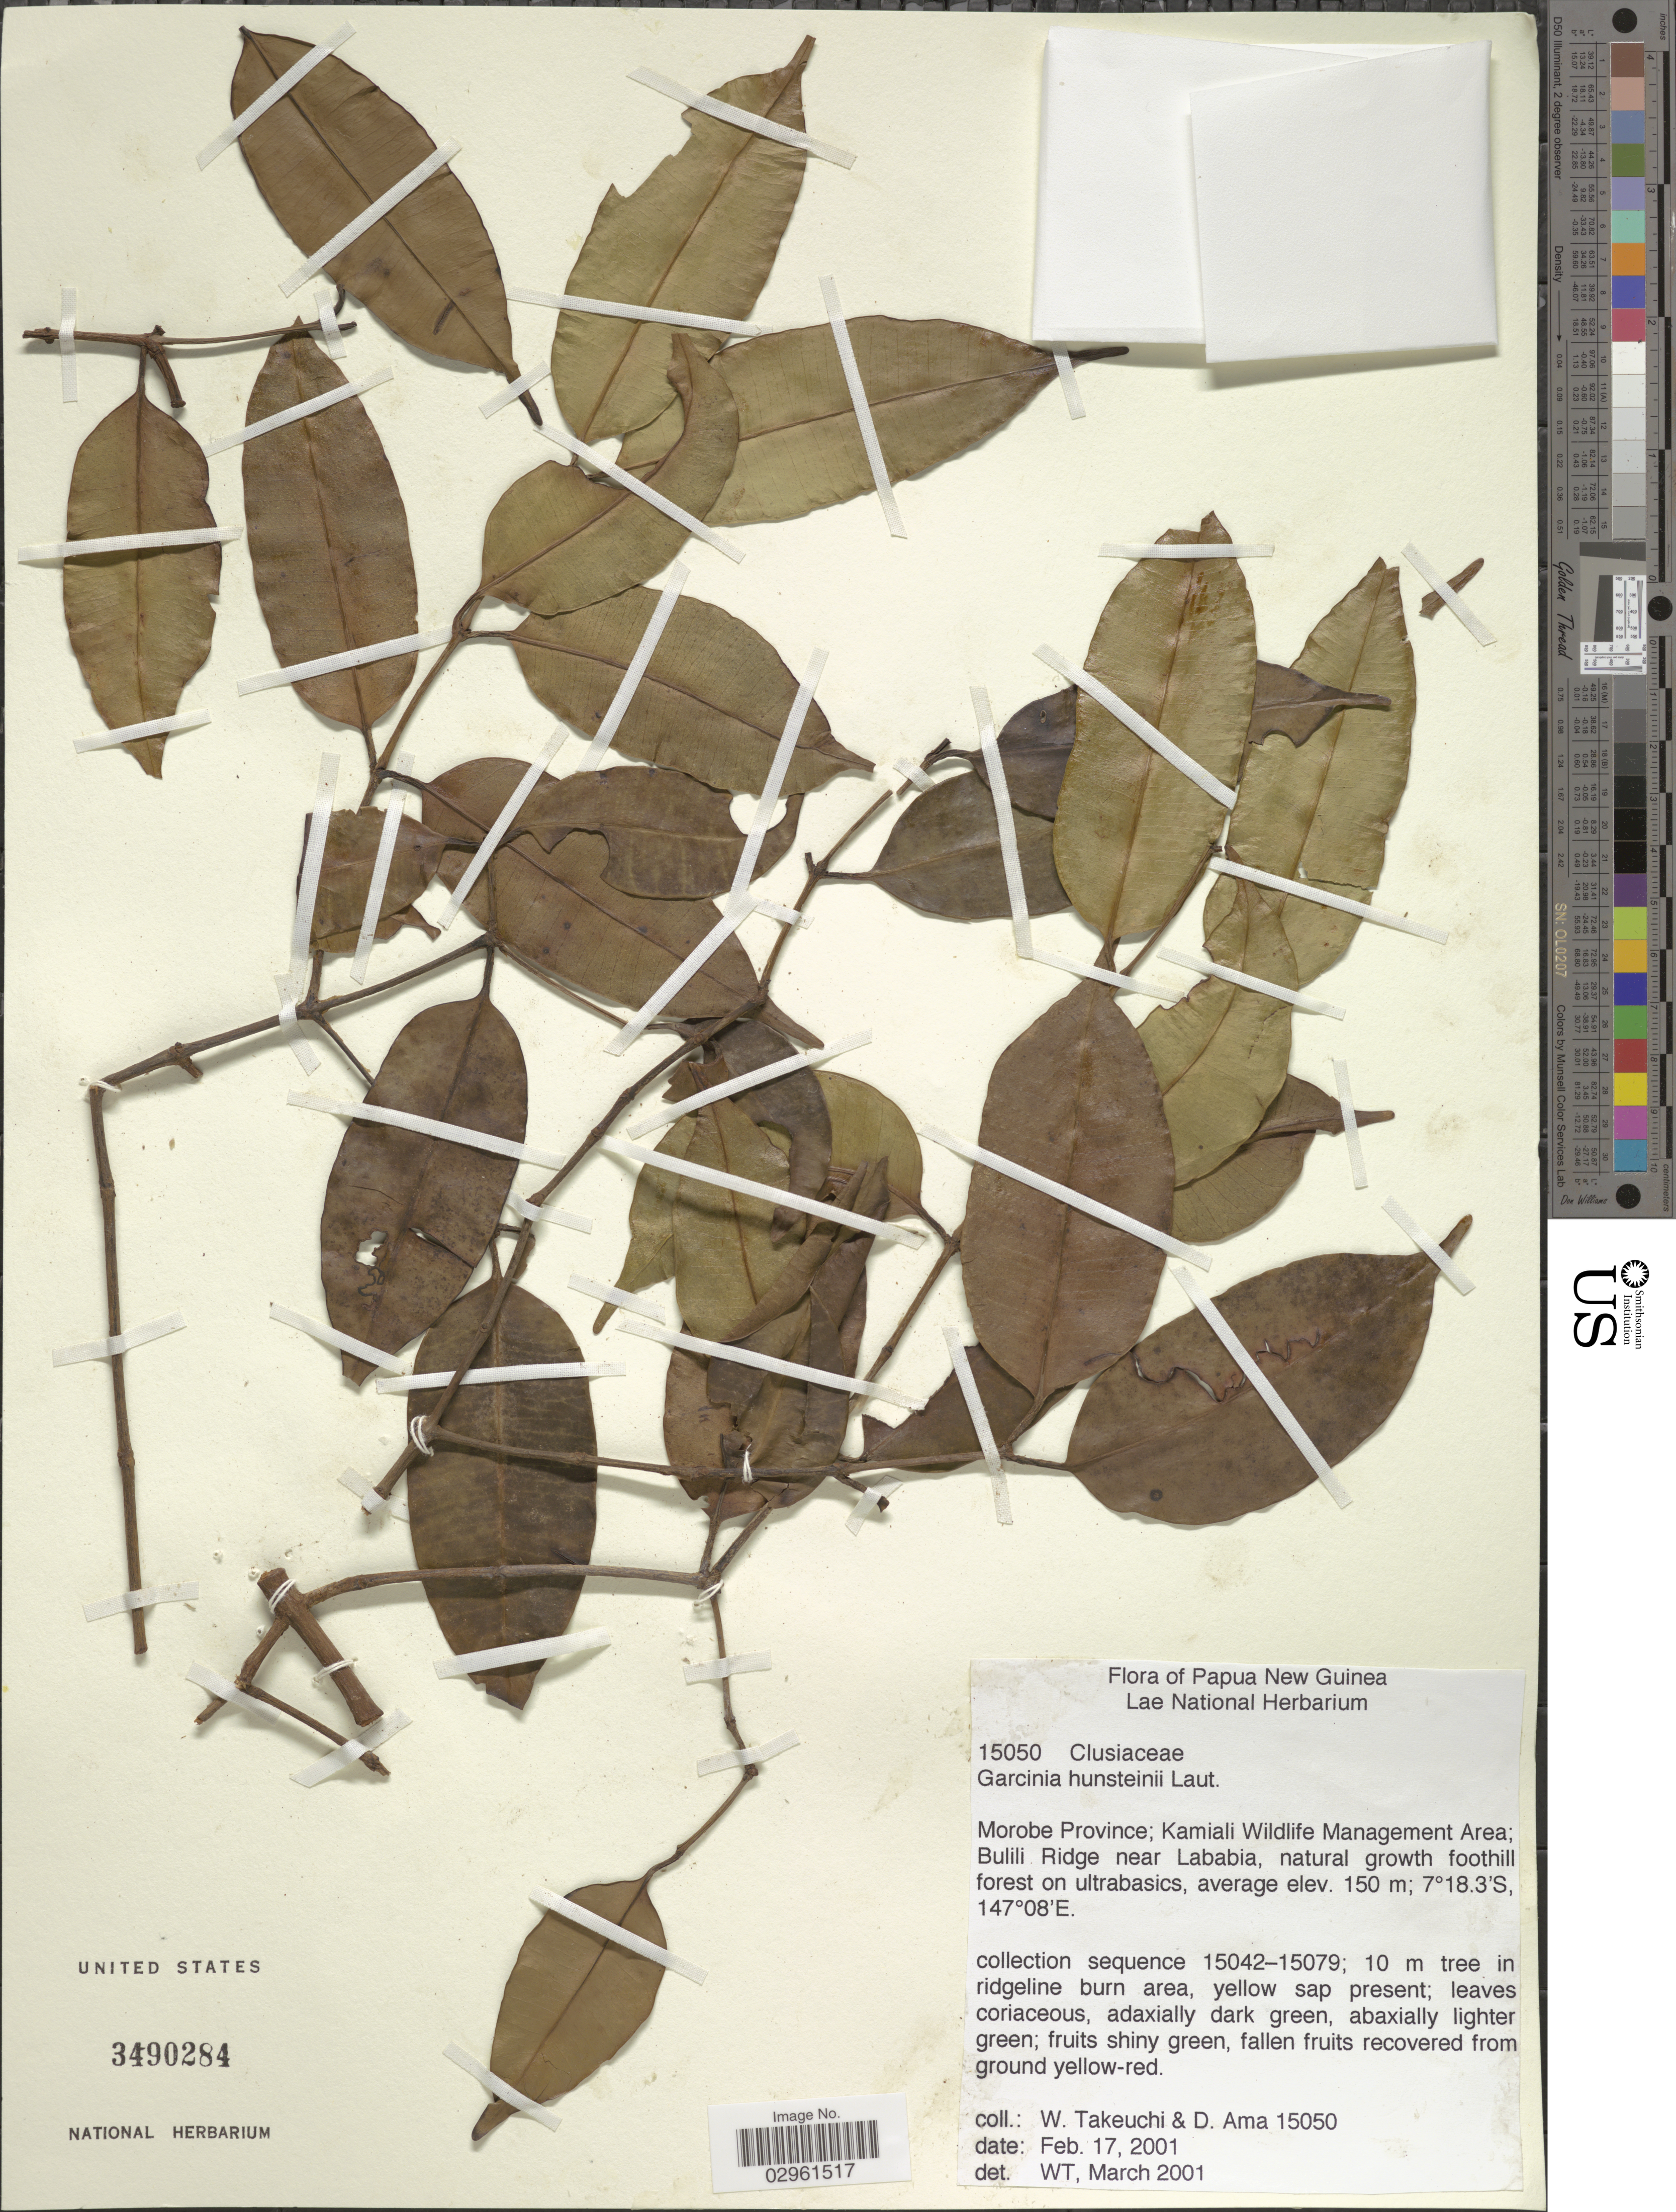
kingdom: Plantae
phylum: Tracheophyta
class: Magnoliopsida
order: Malpighiales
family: Clusiaceae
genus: Garcinia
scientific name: Garcinia hunsteinii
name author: Lauterb.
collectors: W. Takeuchi & D. Ama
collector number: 15050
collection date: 2001-02-17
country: Papua New Guinea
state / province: Morobe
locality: Kamiali Wildlife Management Area; Bulili. Ridge near Lababia.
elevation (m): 150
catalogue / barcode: US 3490284